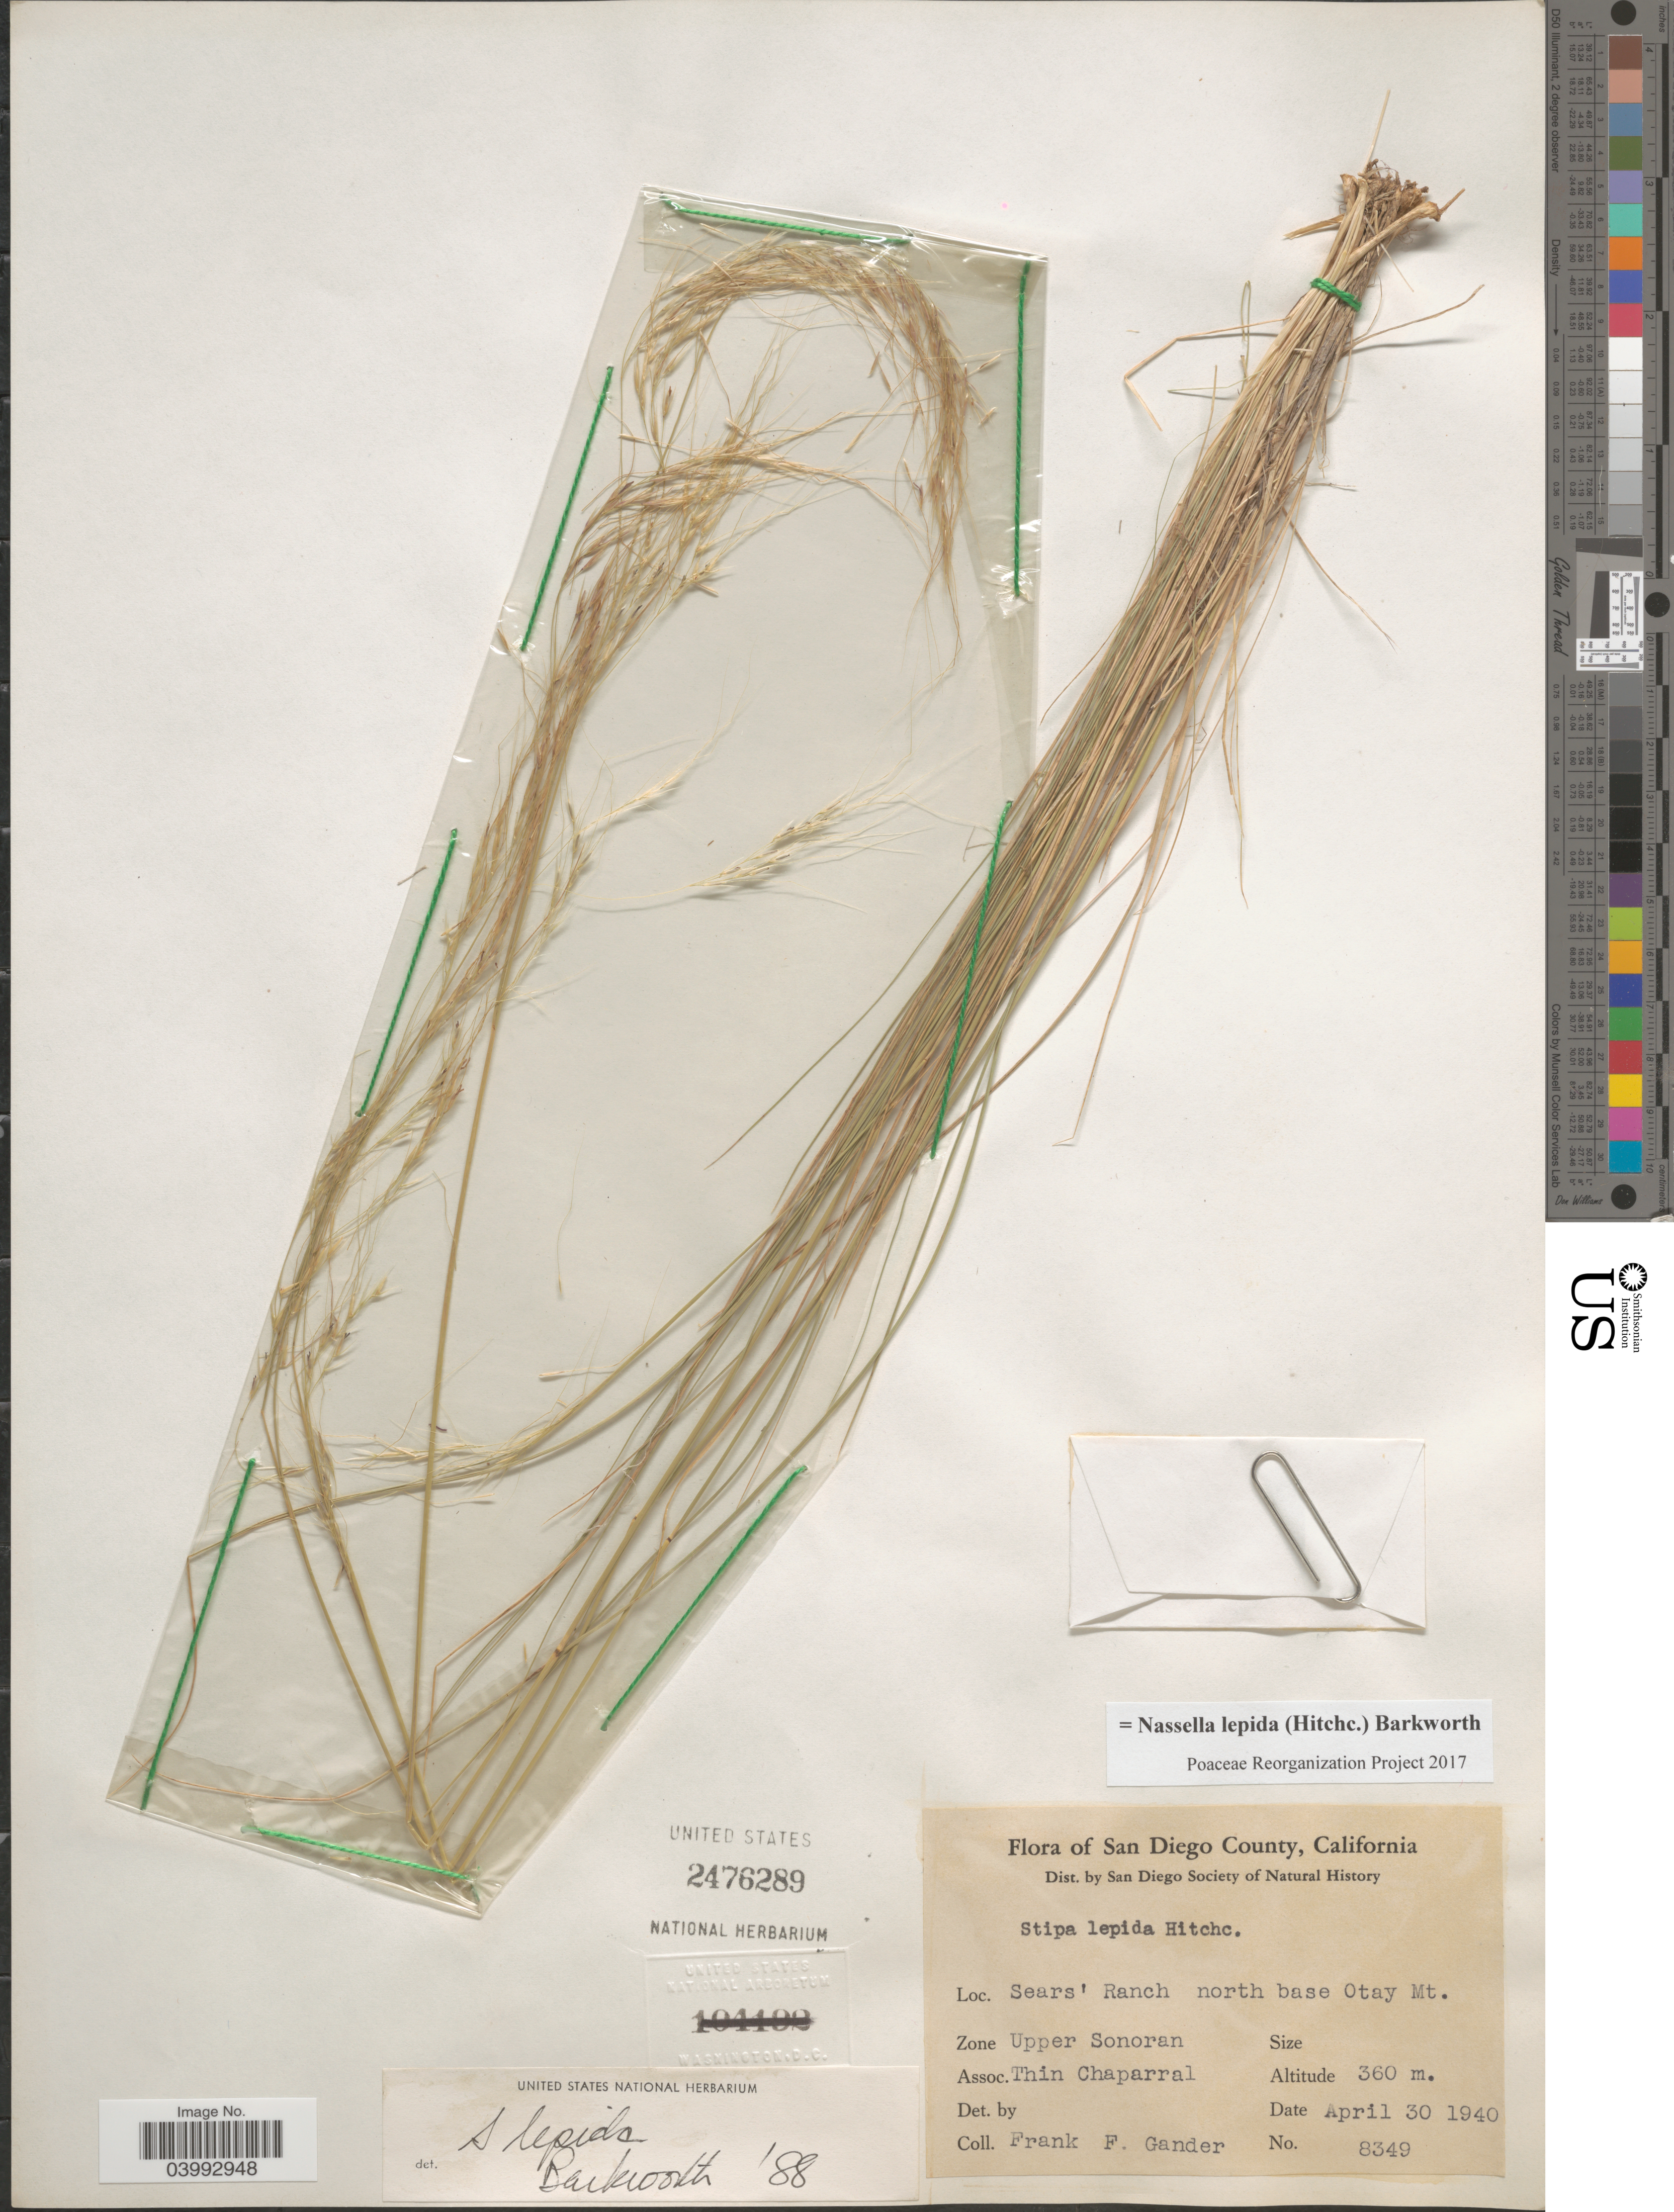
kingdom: Plantae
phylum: Tracheophyta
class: Liliopsida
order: Poales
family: Poaceae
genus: Nassella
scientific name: Nassella lepida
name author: (Hitchc.) Barkworth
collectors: F. Gander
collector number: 8349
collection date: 1940-04-30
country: United States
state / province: California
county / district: San Diego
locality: San Diego County. Sear's Ranch north base Otay Mt. Zone Upper Sonoran.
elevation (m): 360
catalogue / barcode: US 2476289